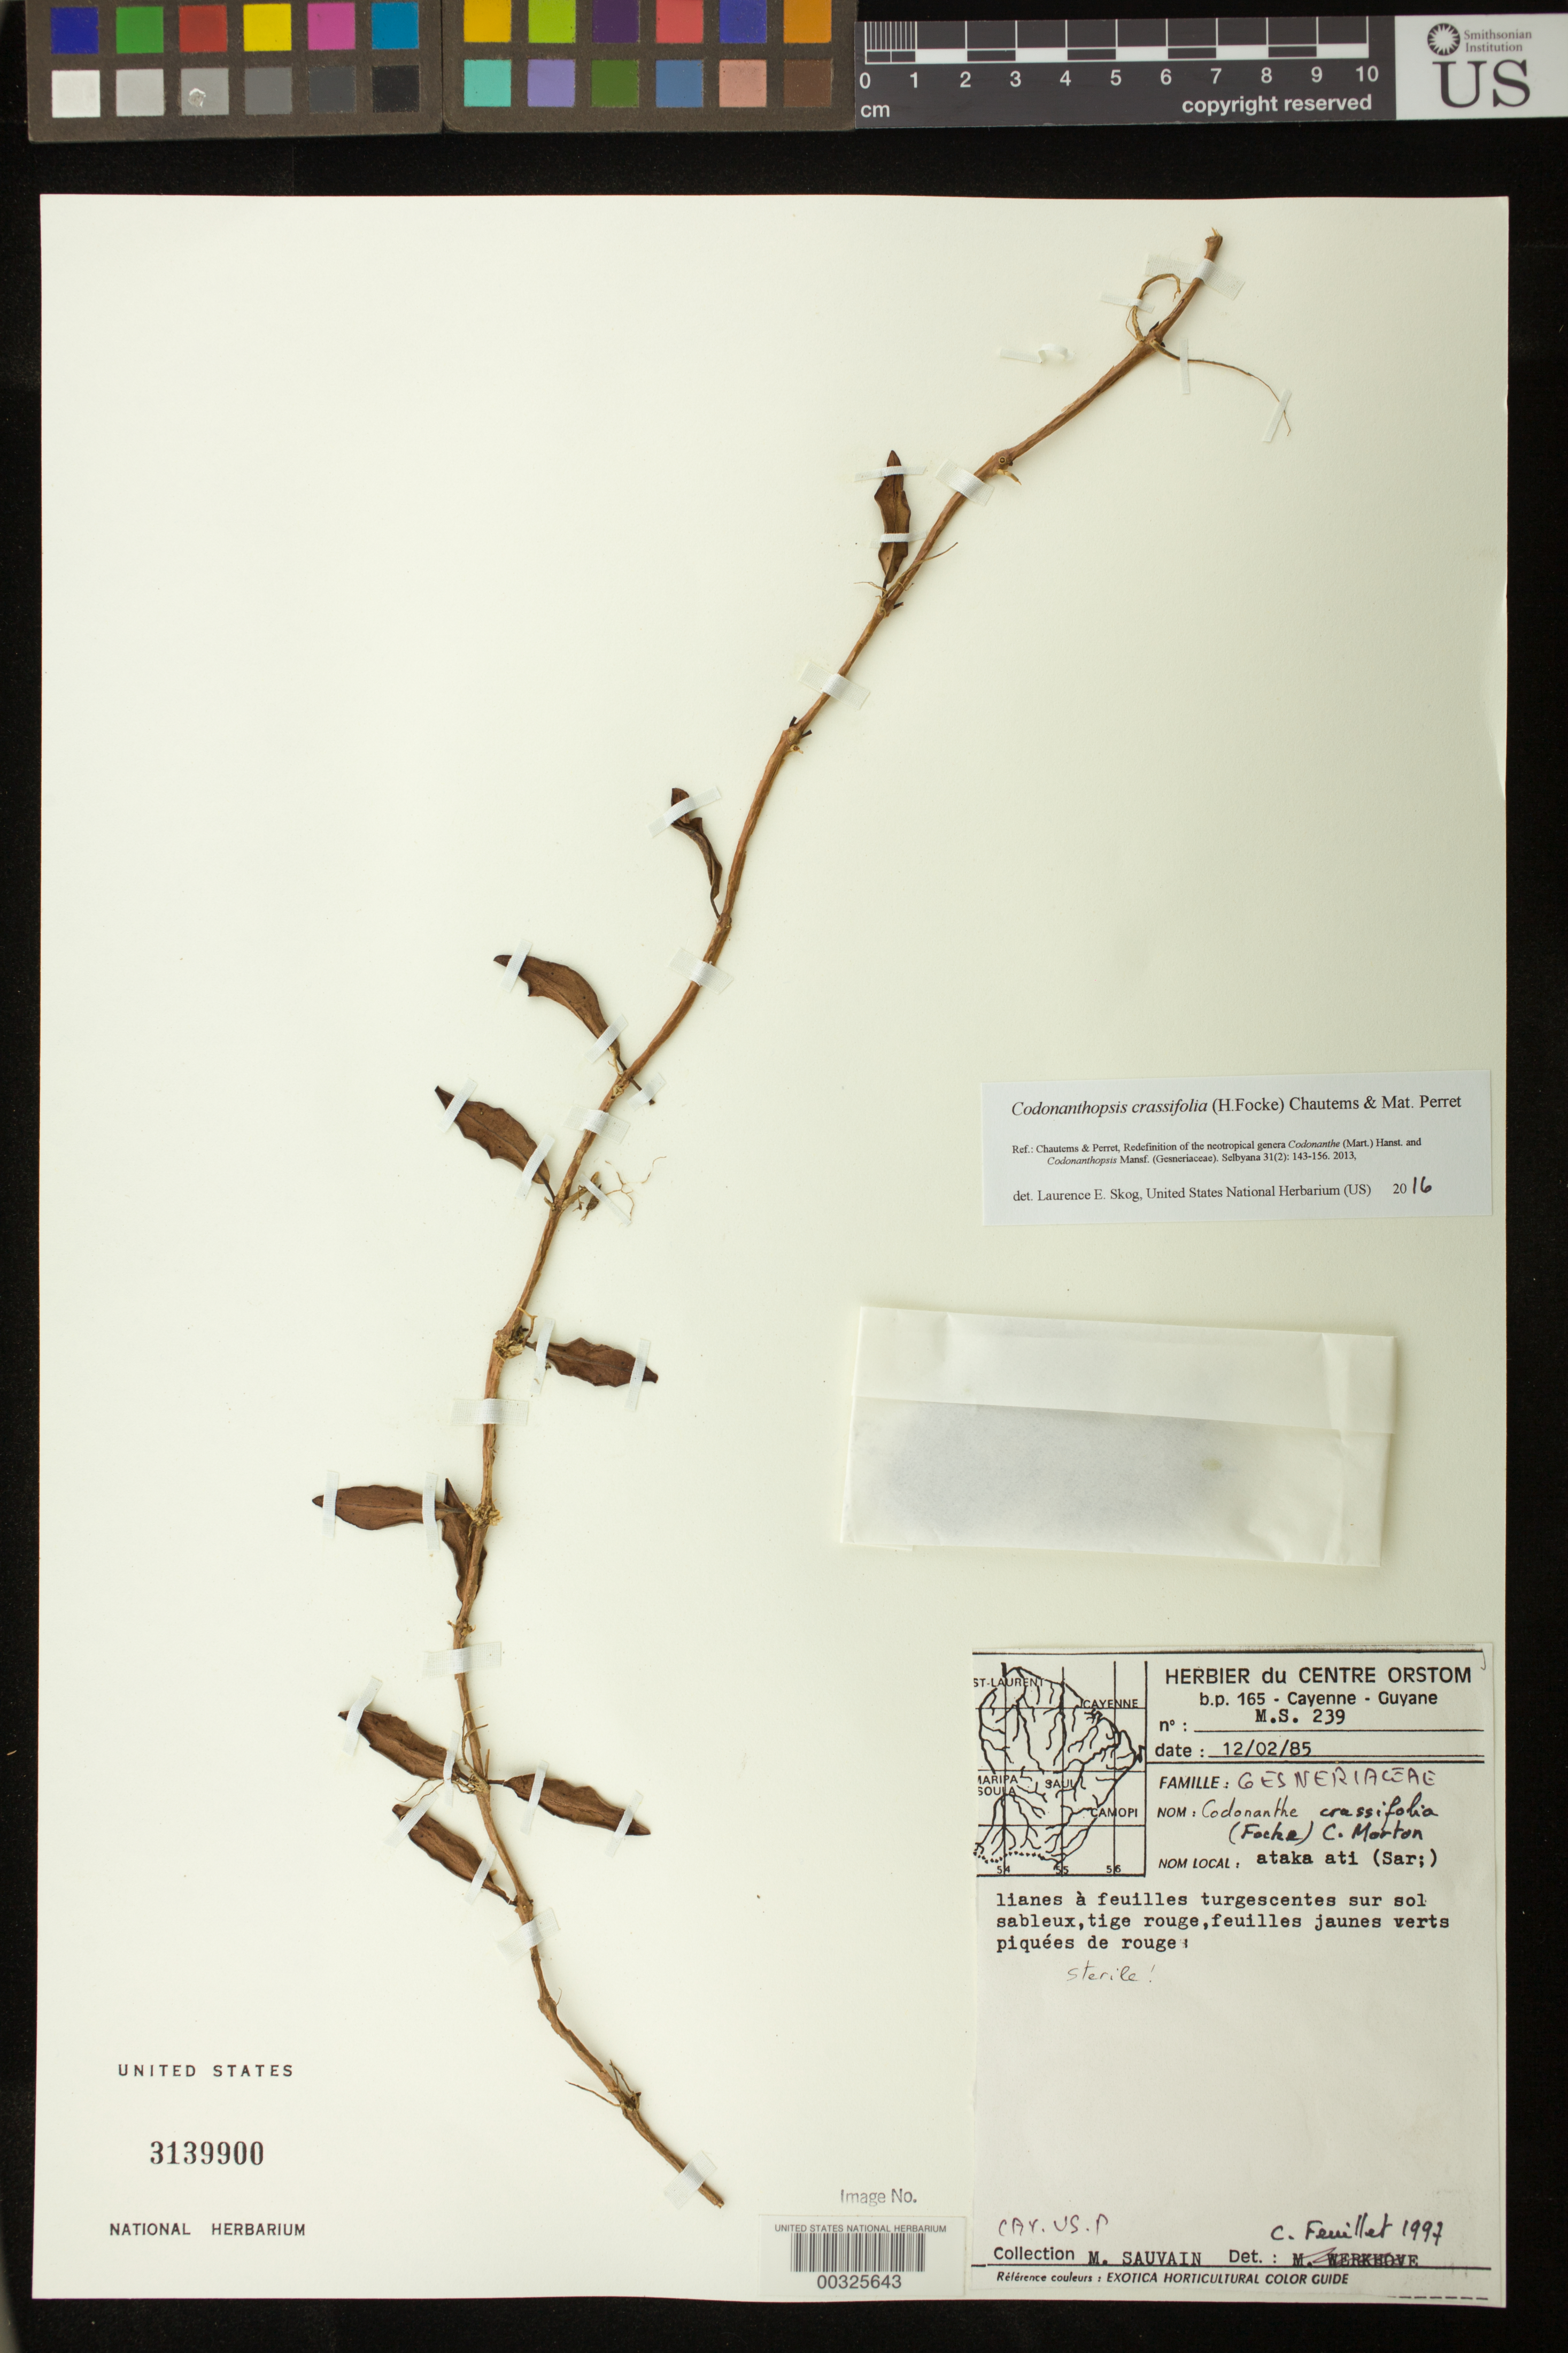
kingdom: Plantae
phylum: Tracheophyta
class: Magnoliopsida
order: Lamiales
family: Gesneriaceae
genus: Codonanthopsis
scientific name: Codonanthopsis crassifolia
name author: (H. Focke) Chautems & Mat.Perret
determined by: Skog, Laurence E.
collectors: M. Sauvain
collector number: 239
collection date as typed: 12 Feb 1985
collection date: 1985-02-12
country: French Guiana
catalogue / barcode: US 3139900